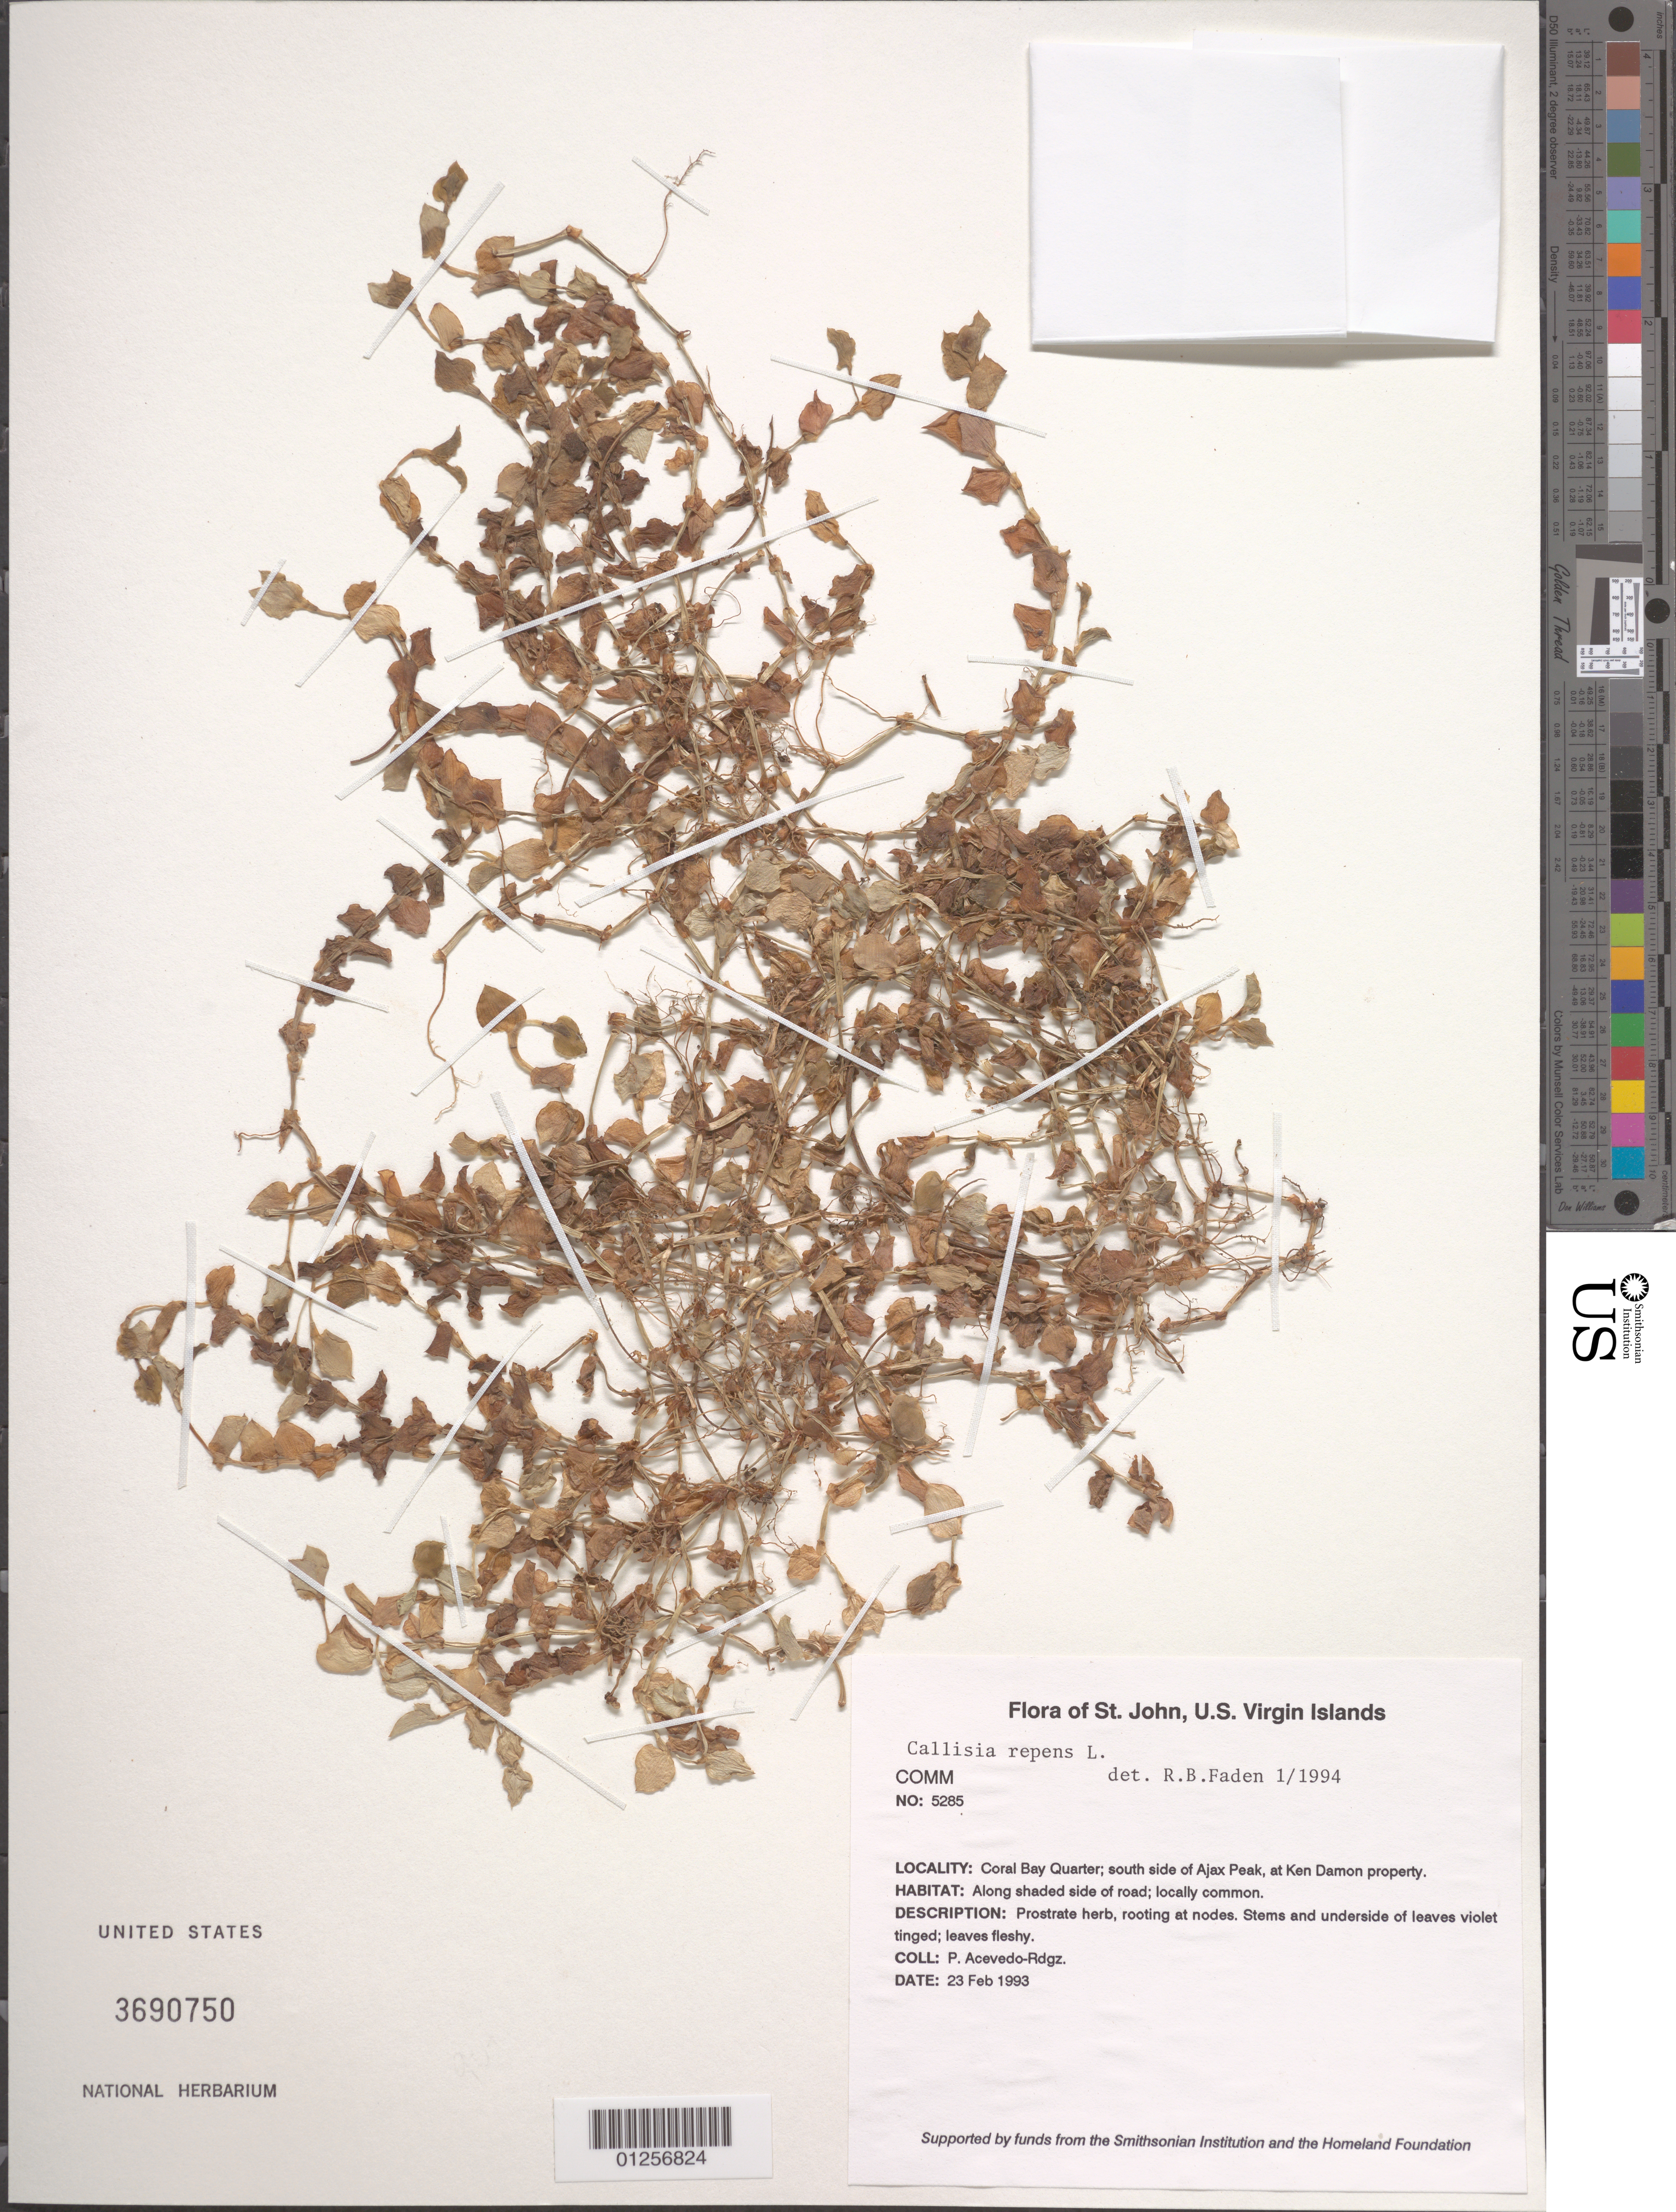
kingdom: Plantae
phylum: Tracheophyta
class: Liliopsida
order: Commelinales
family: Commelinaceae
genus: Callisia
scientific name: Callisia repens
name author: (Jacq.) L.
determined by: Faden, Robert B., (US), Smithsonian Institution - National Museum of Natural History (UNITED STATES)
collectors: P. Acevedo-Rodr.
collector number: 5285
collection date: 1993-02-23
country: U.S. Virgin Islands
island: St. John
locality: Coral Bay quarter, S side of Ajax Peak, at Ken Damon property.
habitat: along shaded side of road; locally common.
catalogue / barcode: US 3690750